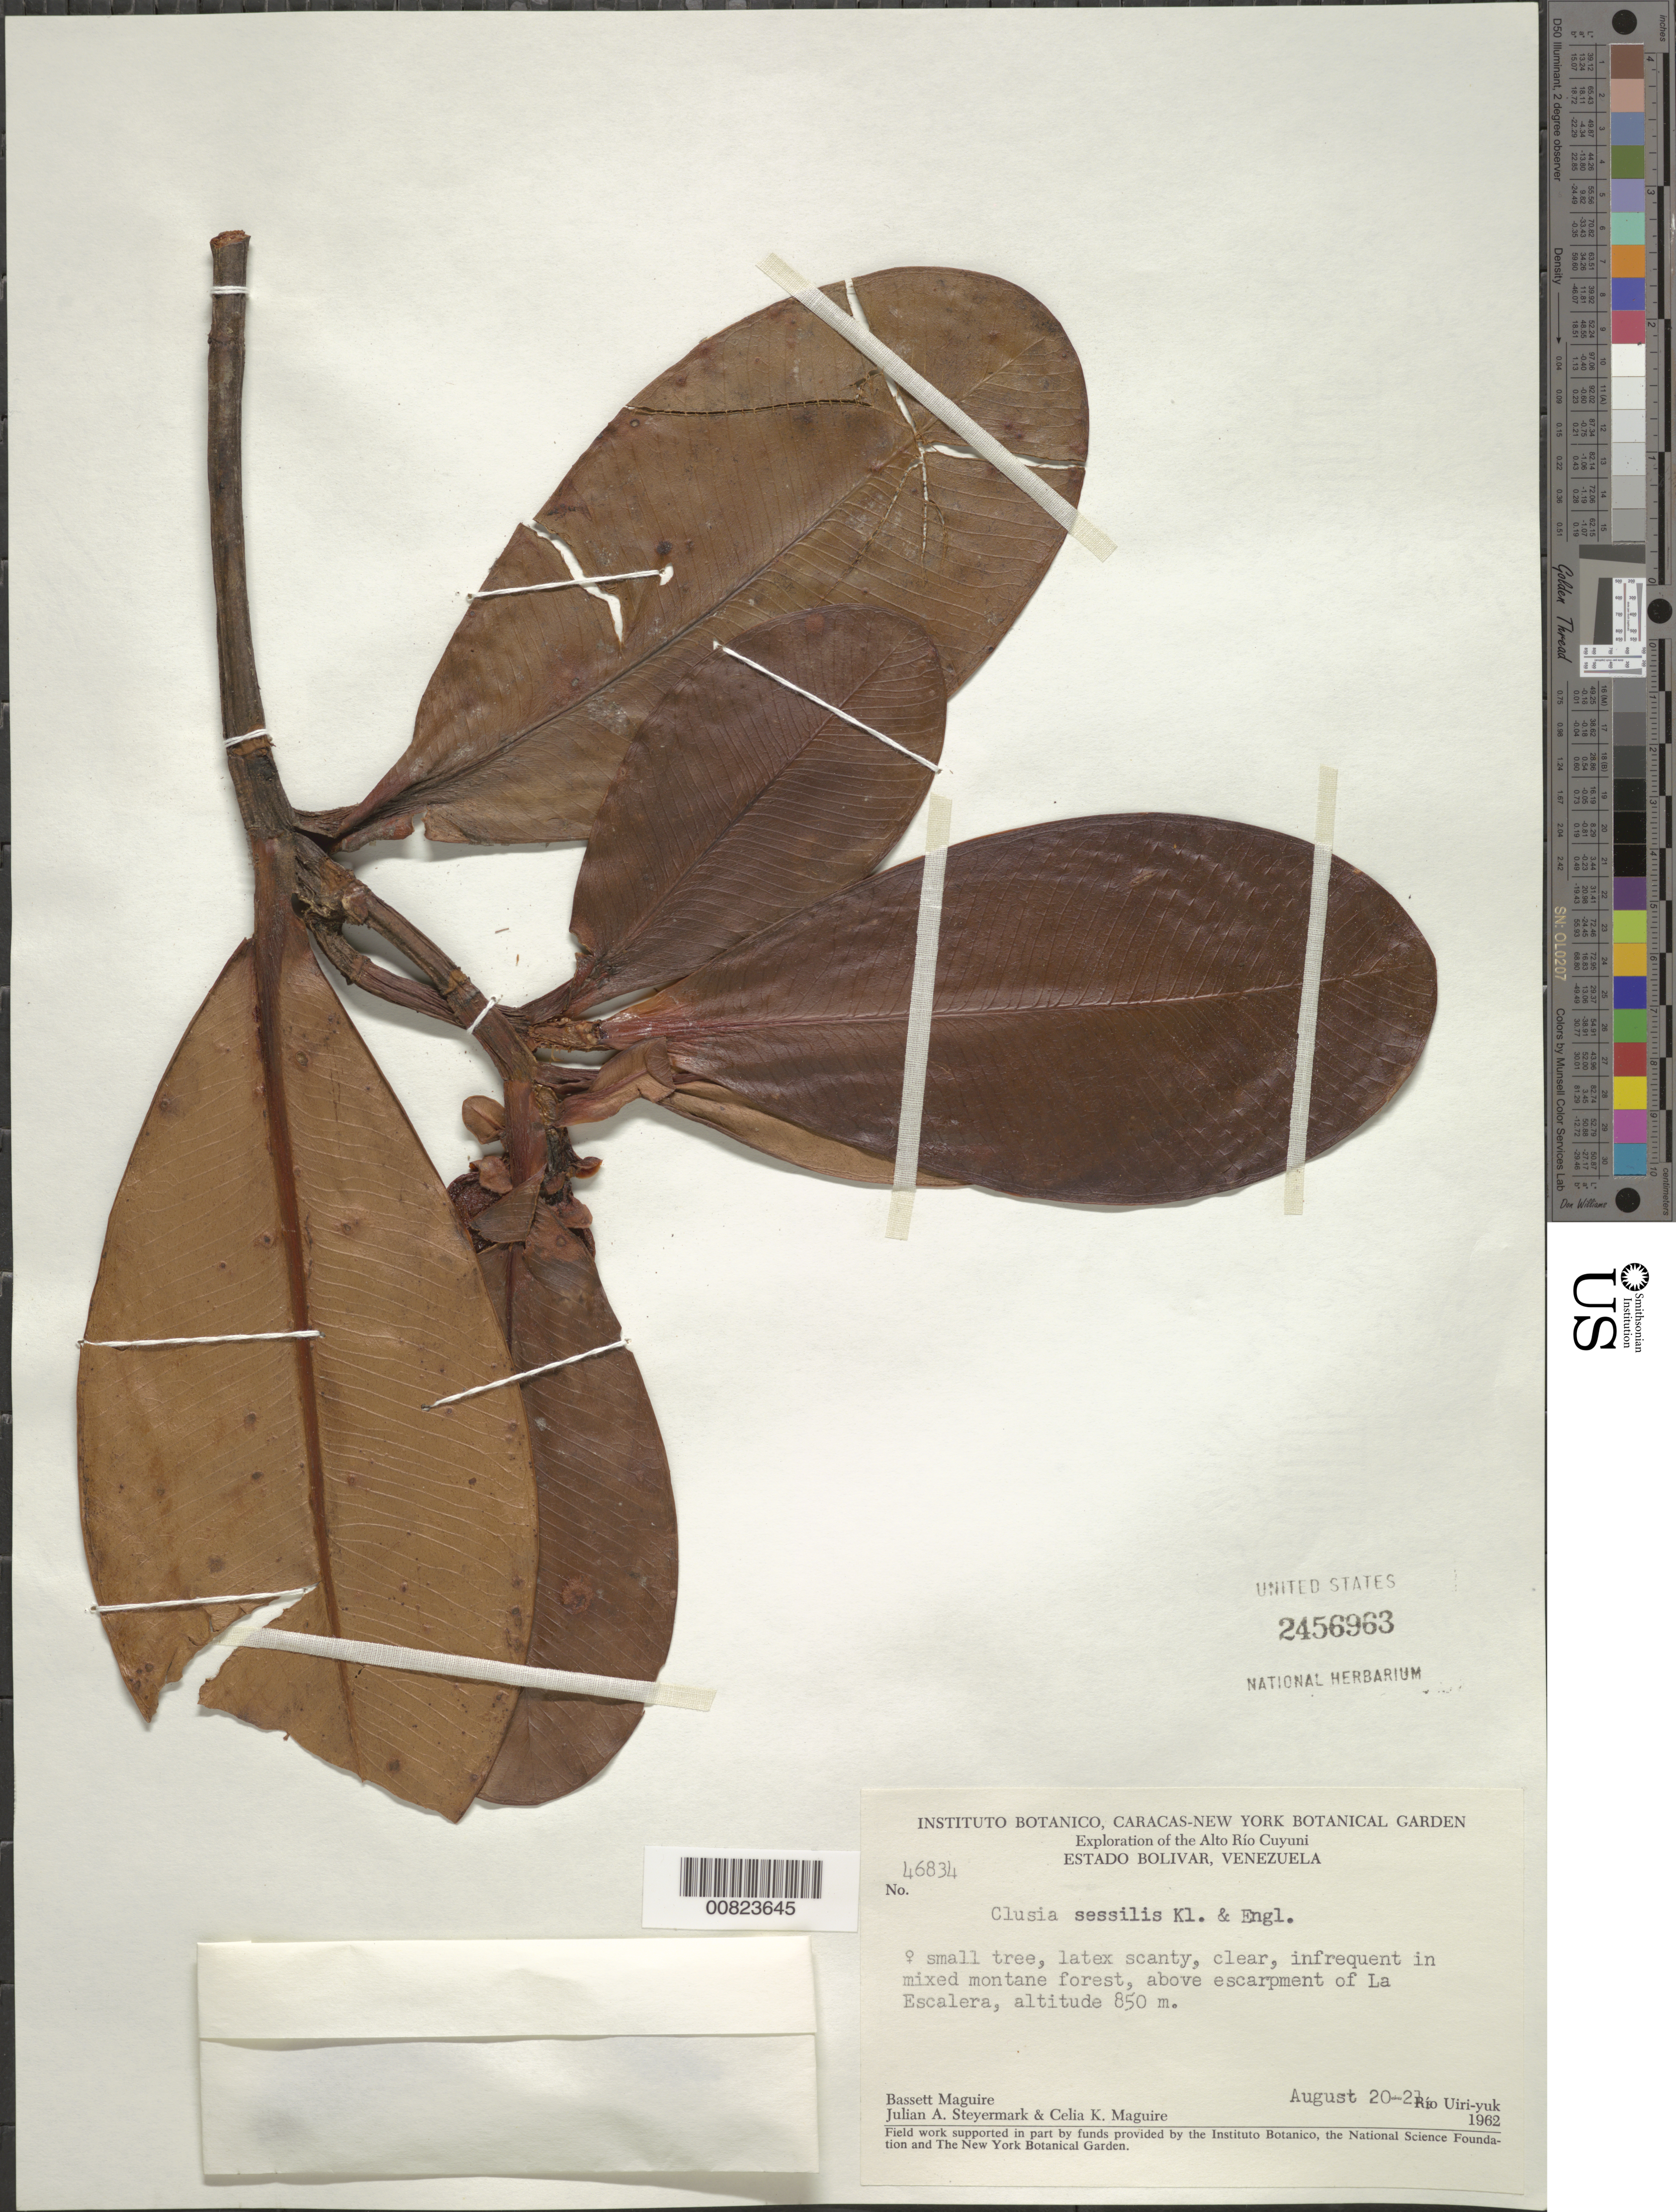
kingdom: Plantae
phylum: Tracheophyta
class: Magnoliopsida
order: Malpighiales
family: Clusiaceae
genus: Clusia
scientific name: Clusia sessilis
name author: Klotzsch ex Engl.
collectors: B. Maguire, C. K. Maguire & J. Steyermark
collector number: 46834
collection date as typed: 20-Aug-62 to 21-Aug-62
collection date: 1962-08-20/1962-08-21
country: Venezuela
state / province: Bolívar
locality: Alto Río Cuyuni, Río Uiri-yuk, above escarpment of La Escalera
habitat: Mixed montane forest, above escarpment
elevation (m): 850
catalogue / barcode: US 2456963